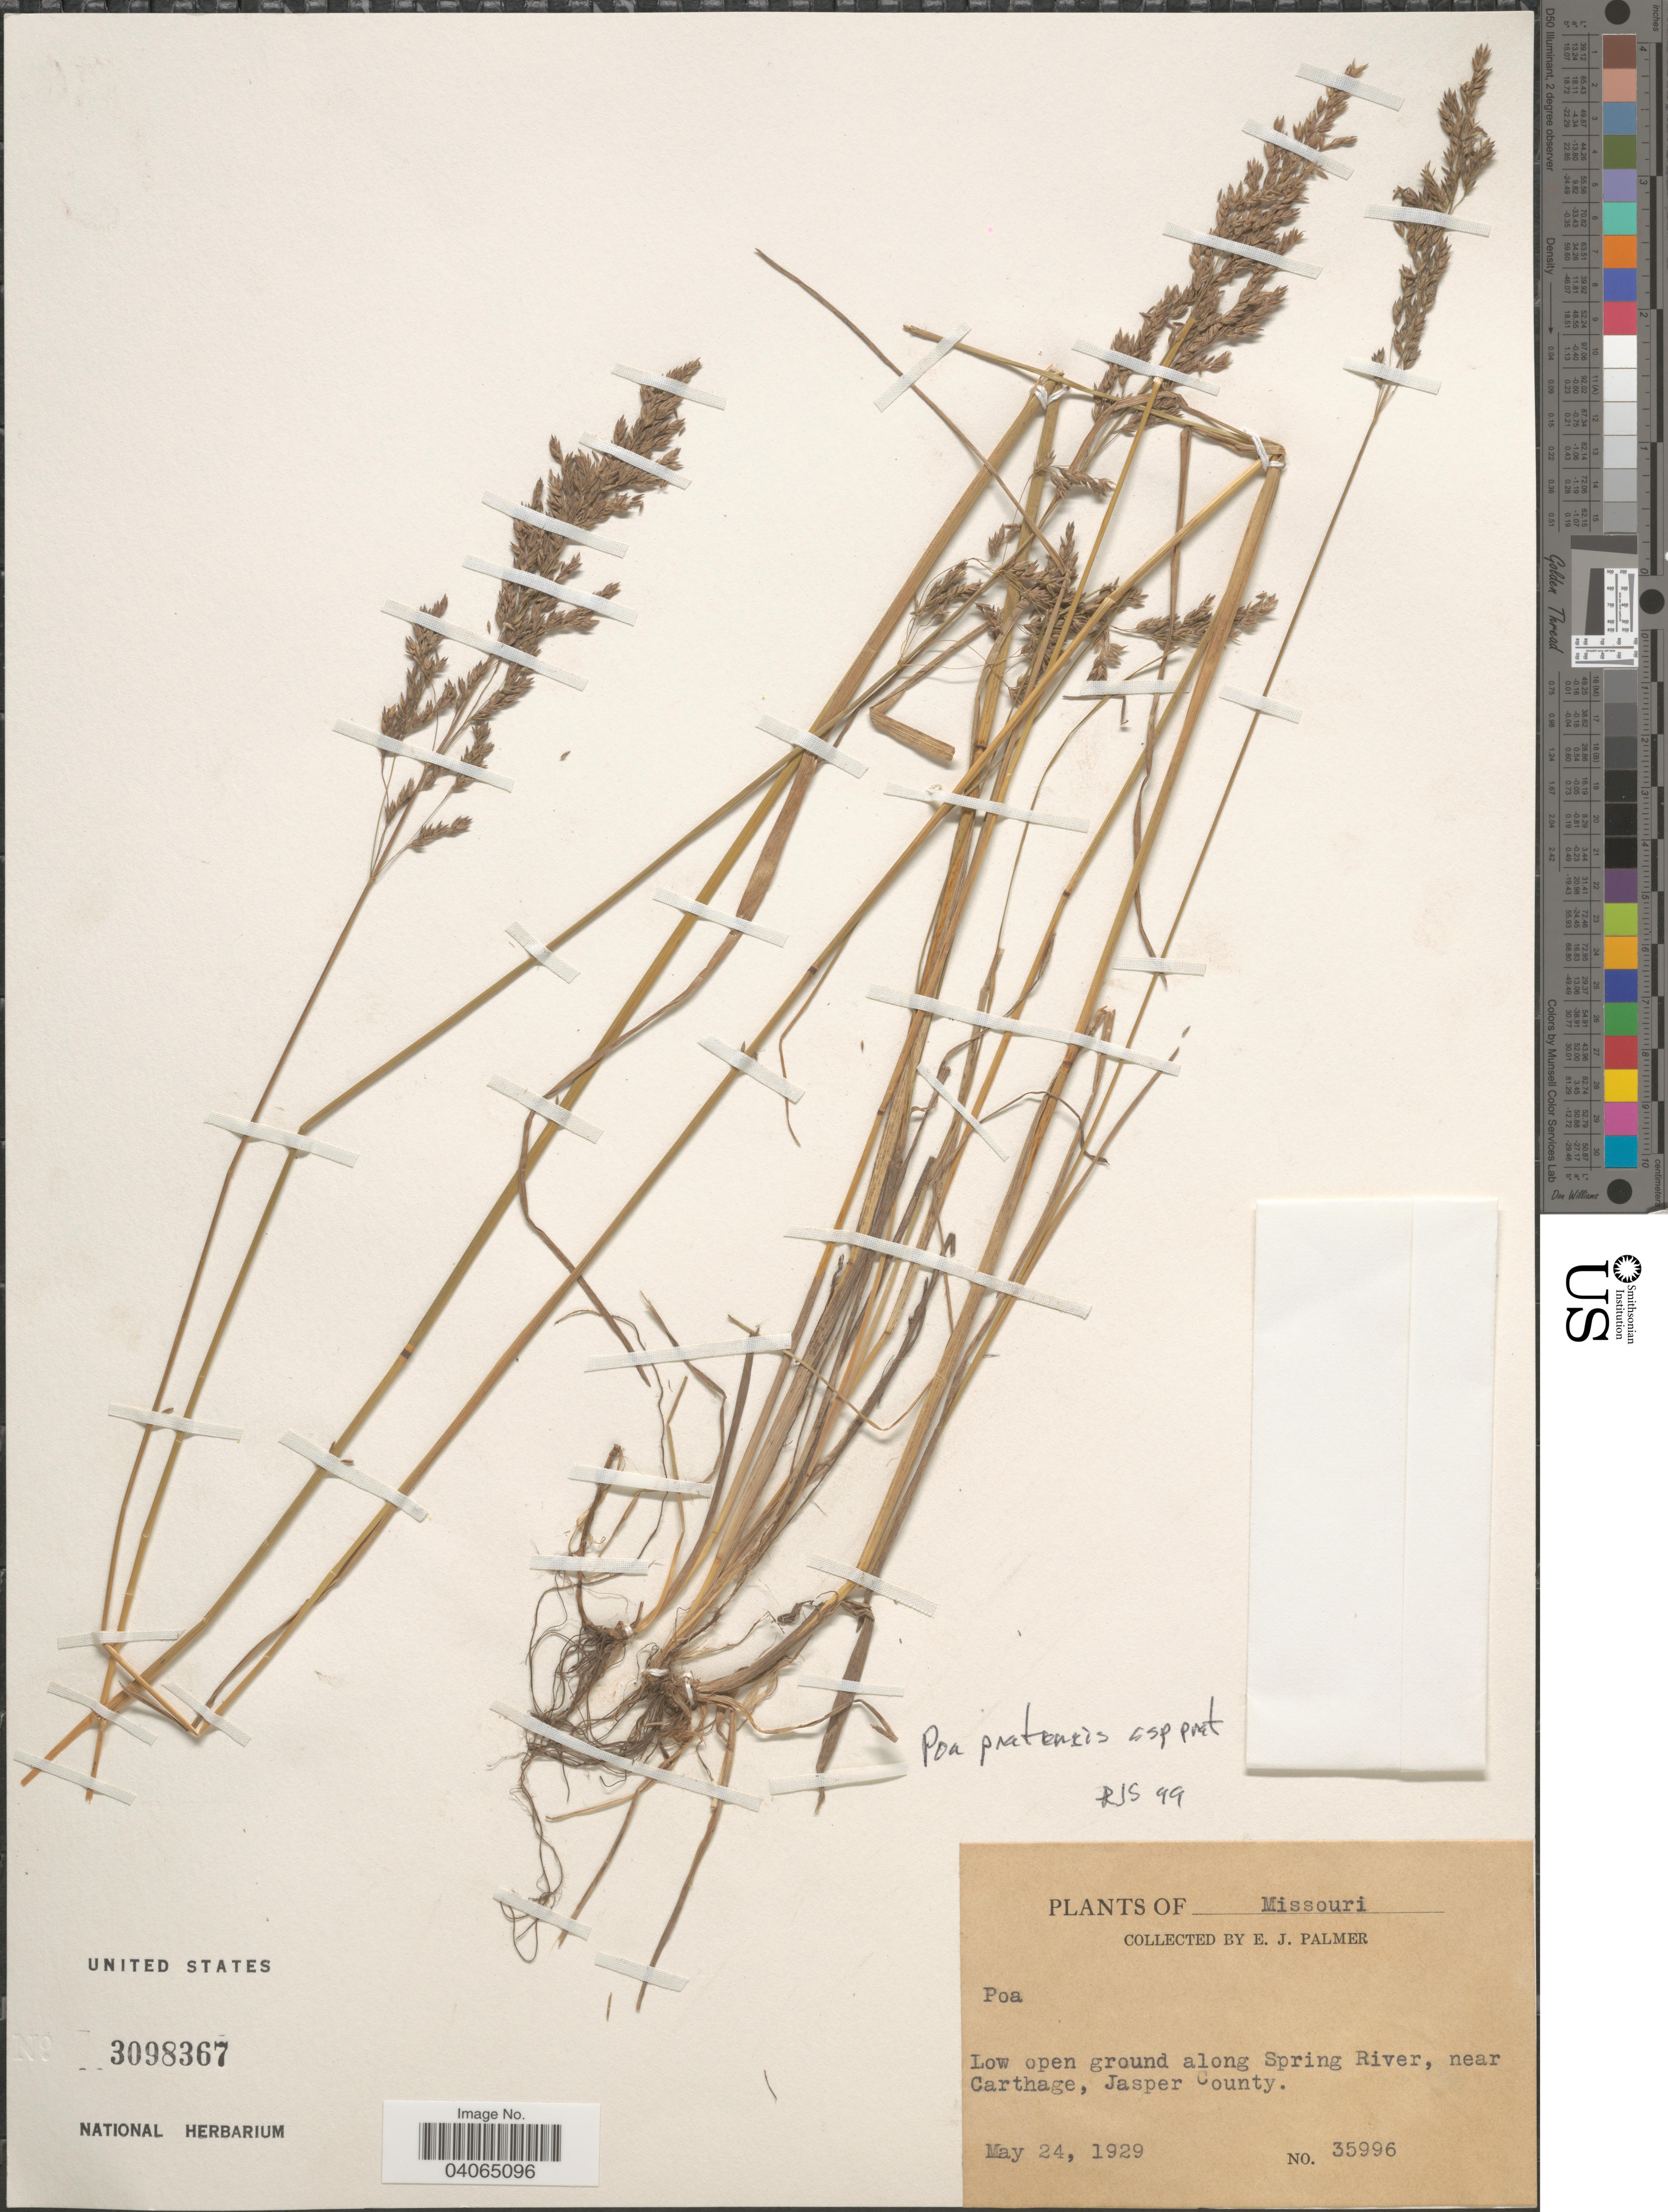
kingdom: Plantae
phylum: Tracheophyta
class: Liliopsida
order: Poales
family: Poaceae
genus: Poa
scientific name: Poa pratensis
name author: L.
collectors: E. J. Palmer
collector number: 35996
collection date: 1929-05-24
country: United States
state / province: Missouri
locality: Low open ground along Spring River, near Carthage, Jasper County.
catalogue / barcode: US 3098367